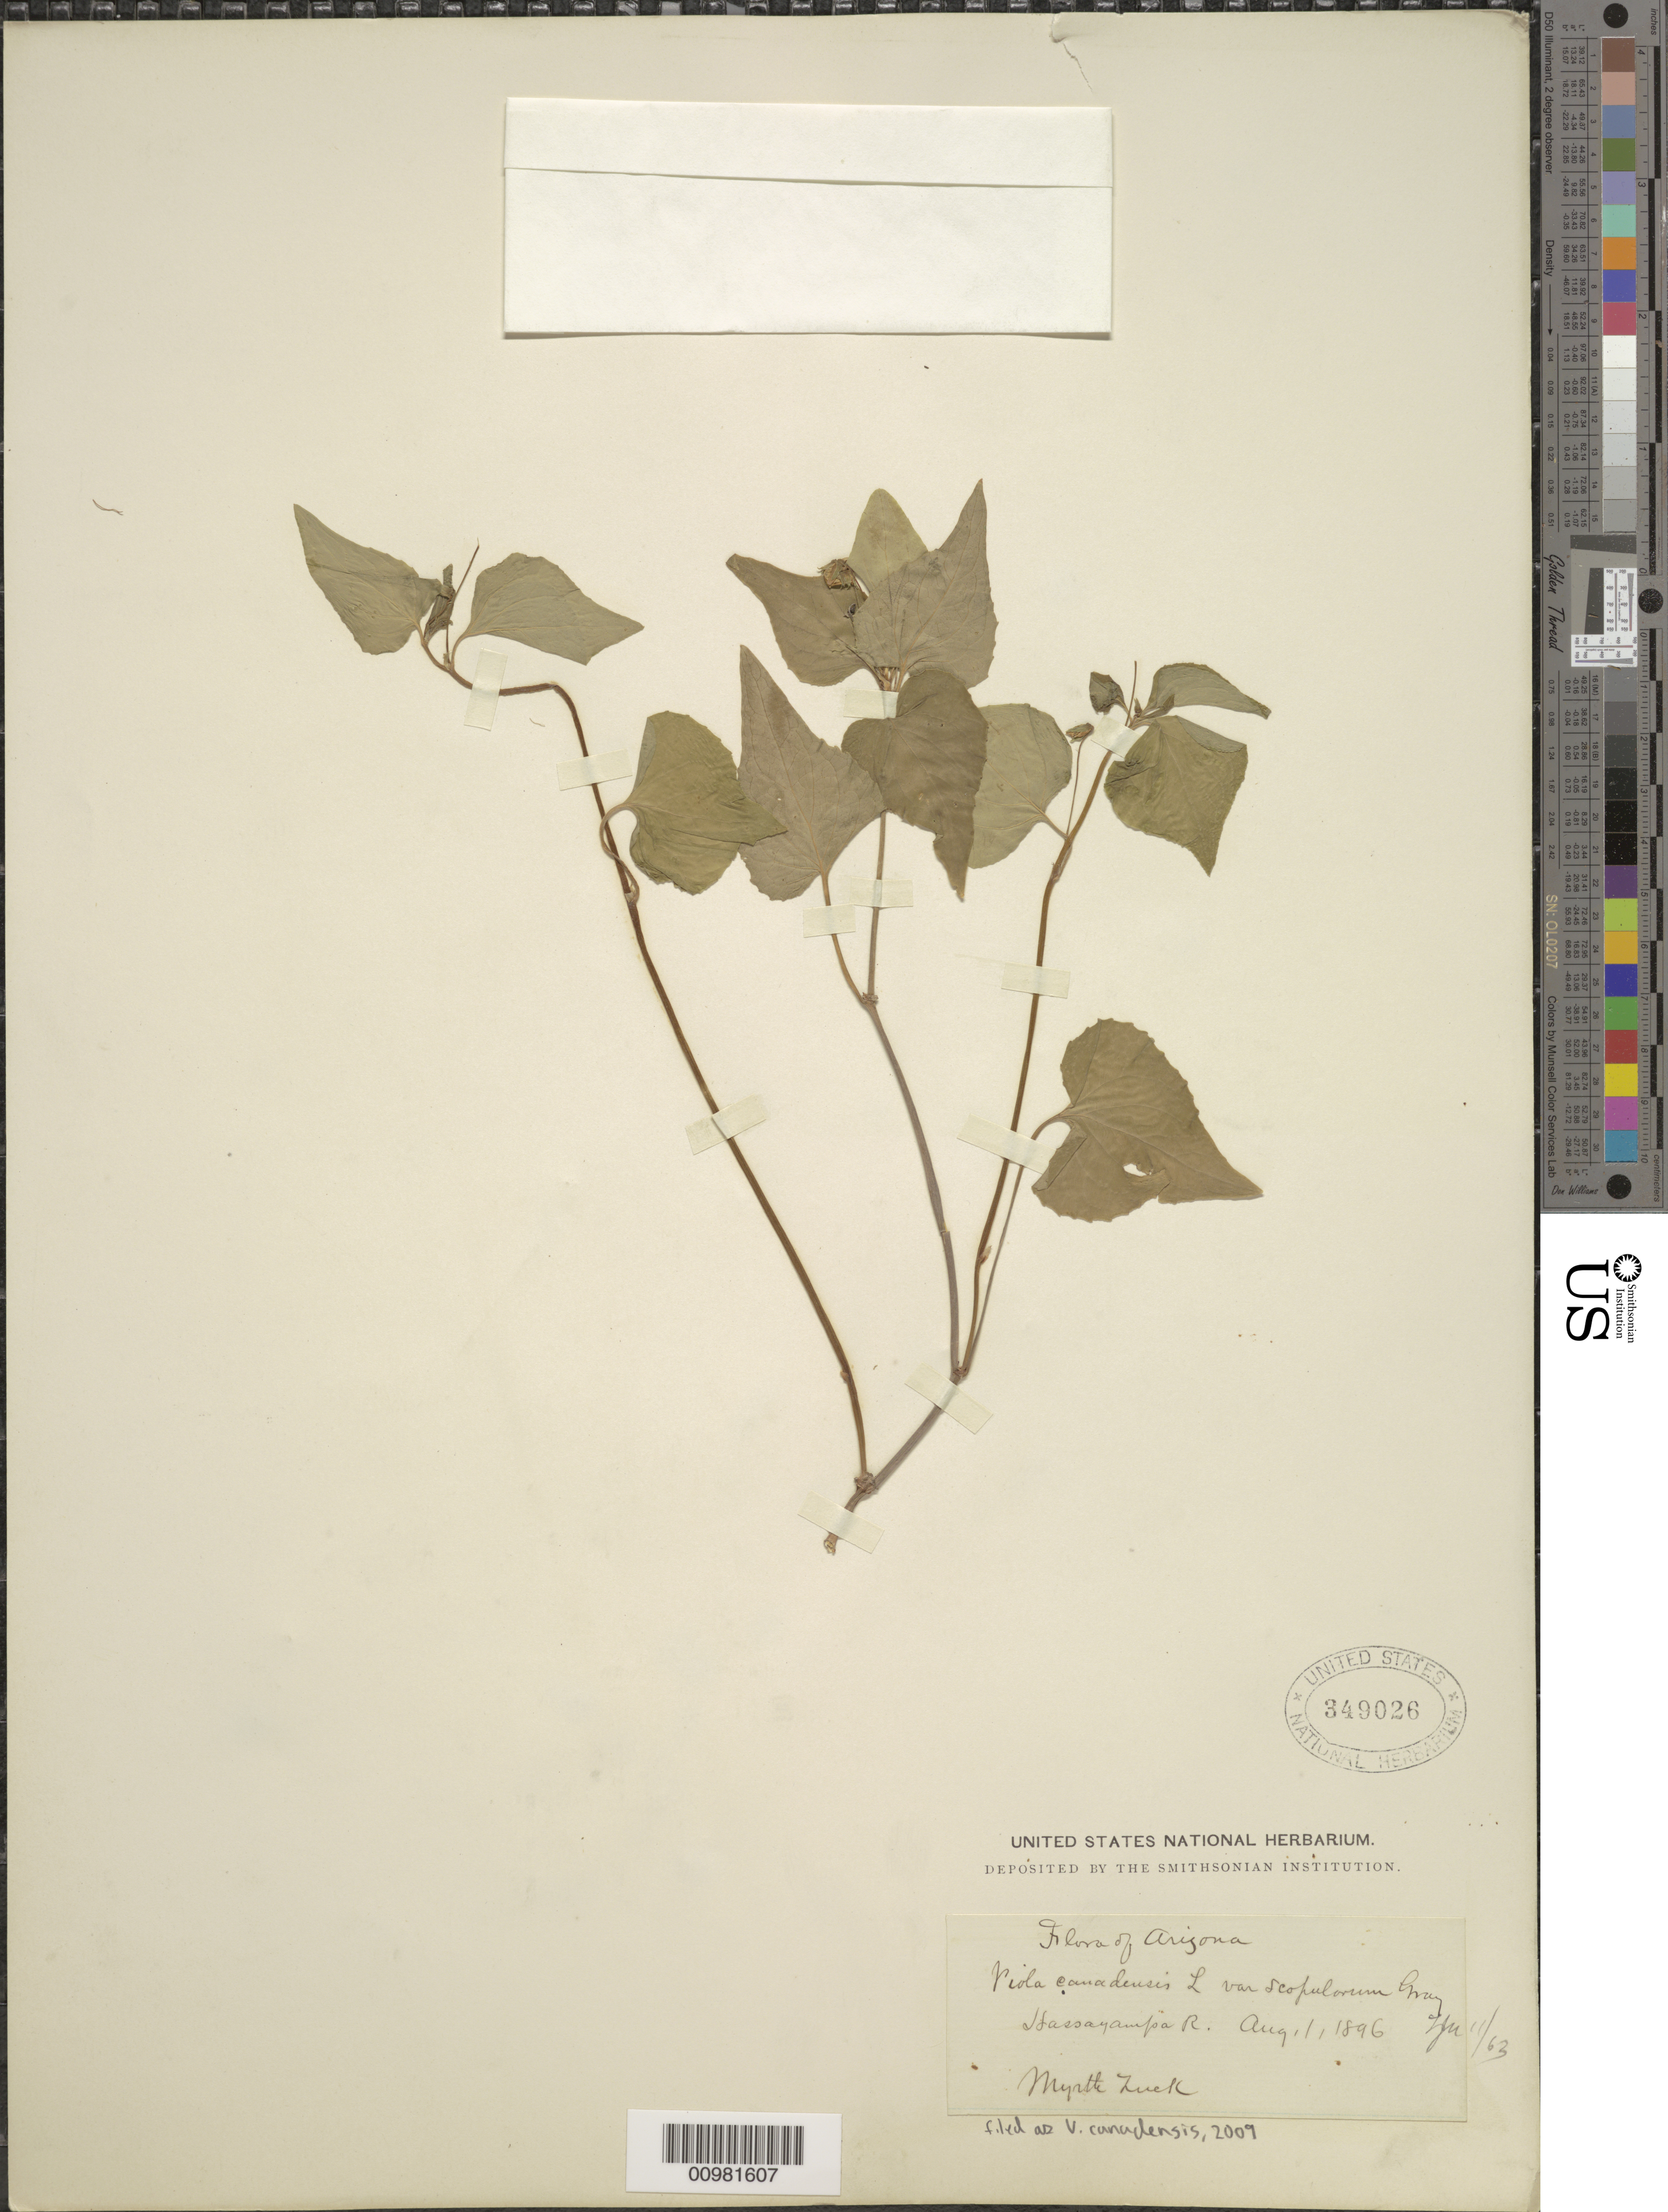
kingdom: Plantae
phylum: Tracheophyta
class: Magnoliopsida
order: Malpighiales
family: Violaceae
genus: Viola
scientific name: Viola canadensis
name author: L.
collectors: M. Zuck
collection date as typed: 01 Aug 1896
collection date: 1896-08-01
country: United States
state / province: Arizona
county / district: Yavapai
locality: Hassayampa River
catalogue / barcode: US 349026